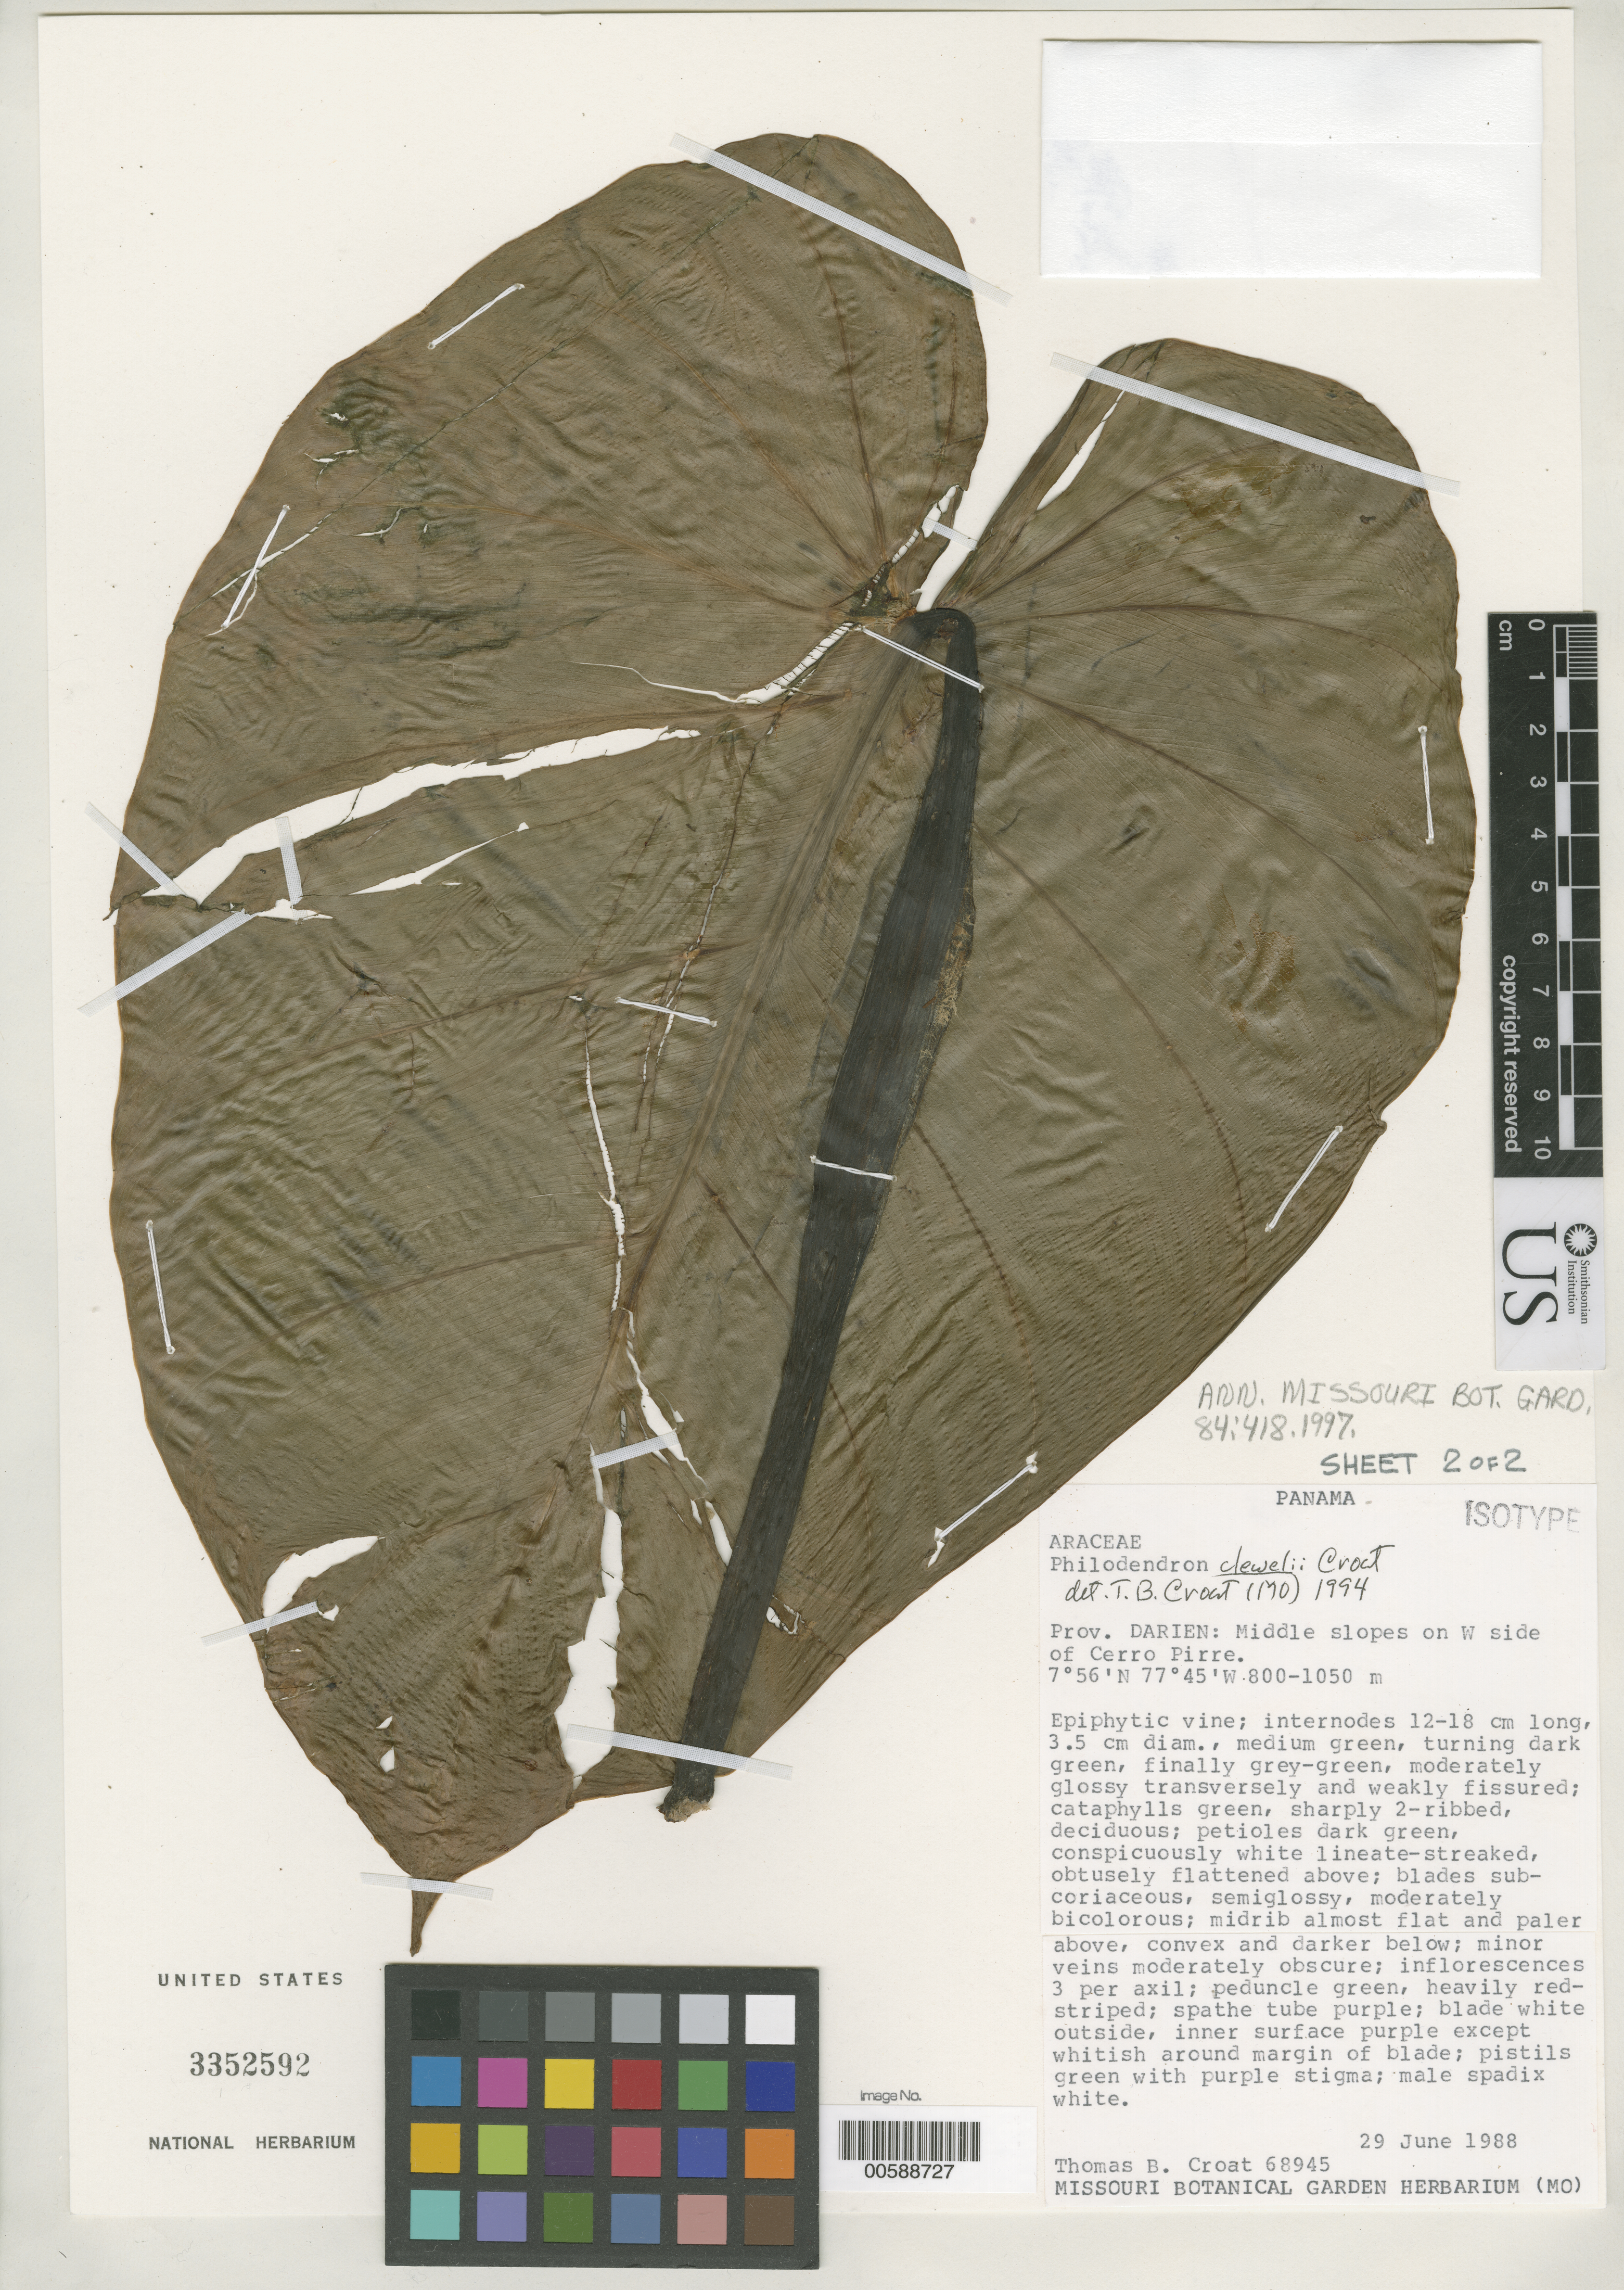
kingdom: Plantae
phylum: Tracheophyta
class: Liliopsida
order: Alismatales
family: Araceae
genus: Philodendron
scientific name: Philodendron clewellii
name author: Croat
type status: Isotype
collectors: T. B. Croat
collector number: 68945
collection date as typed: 29 Jun 1988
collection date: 1988-06-29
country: Panama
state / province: Darién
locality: Middle slopes on W side of Cerro Pirre.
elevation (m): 800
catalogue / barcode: US 3352592